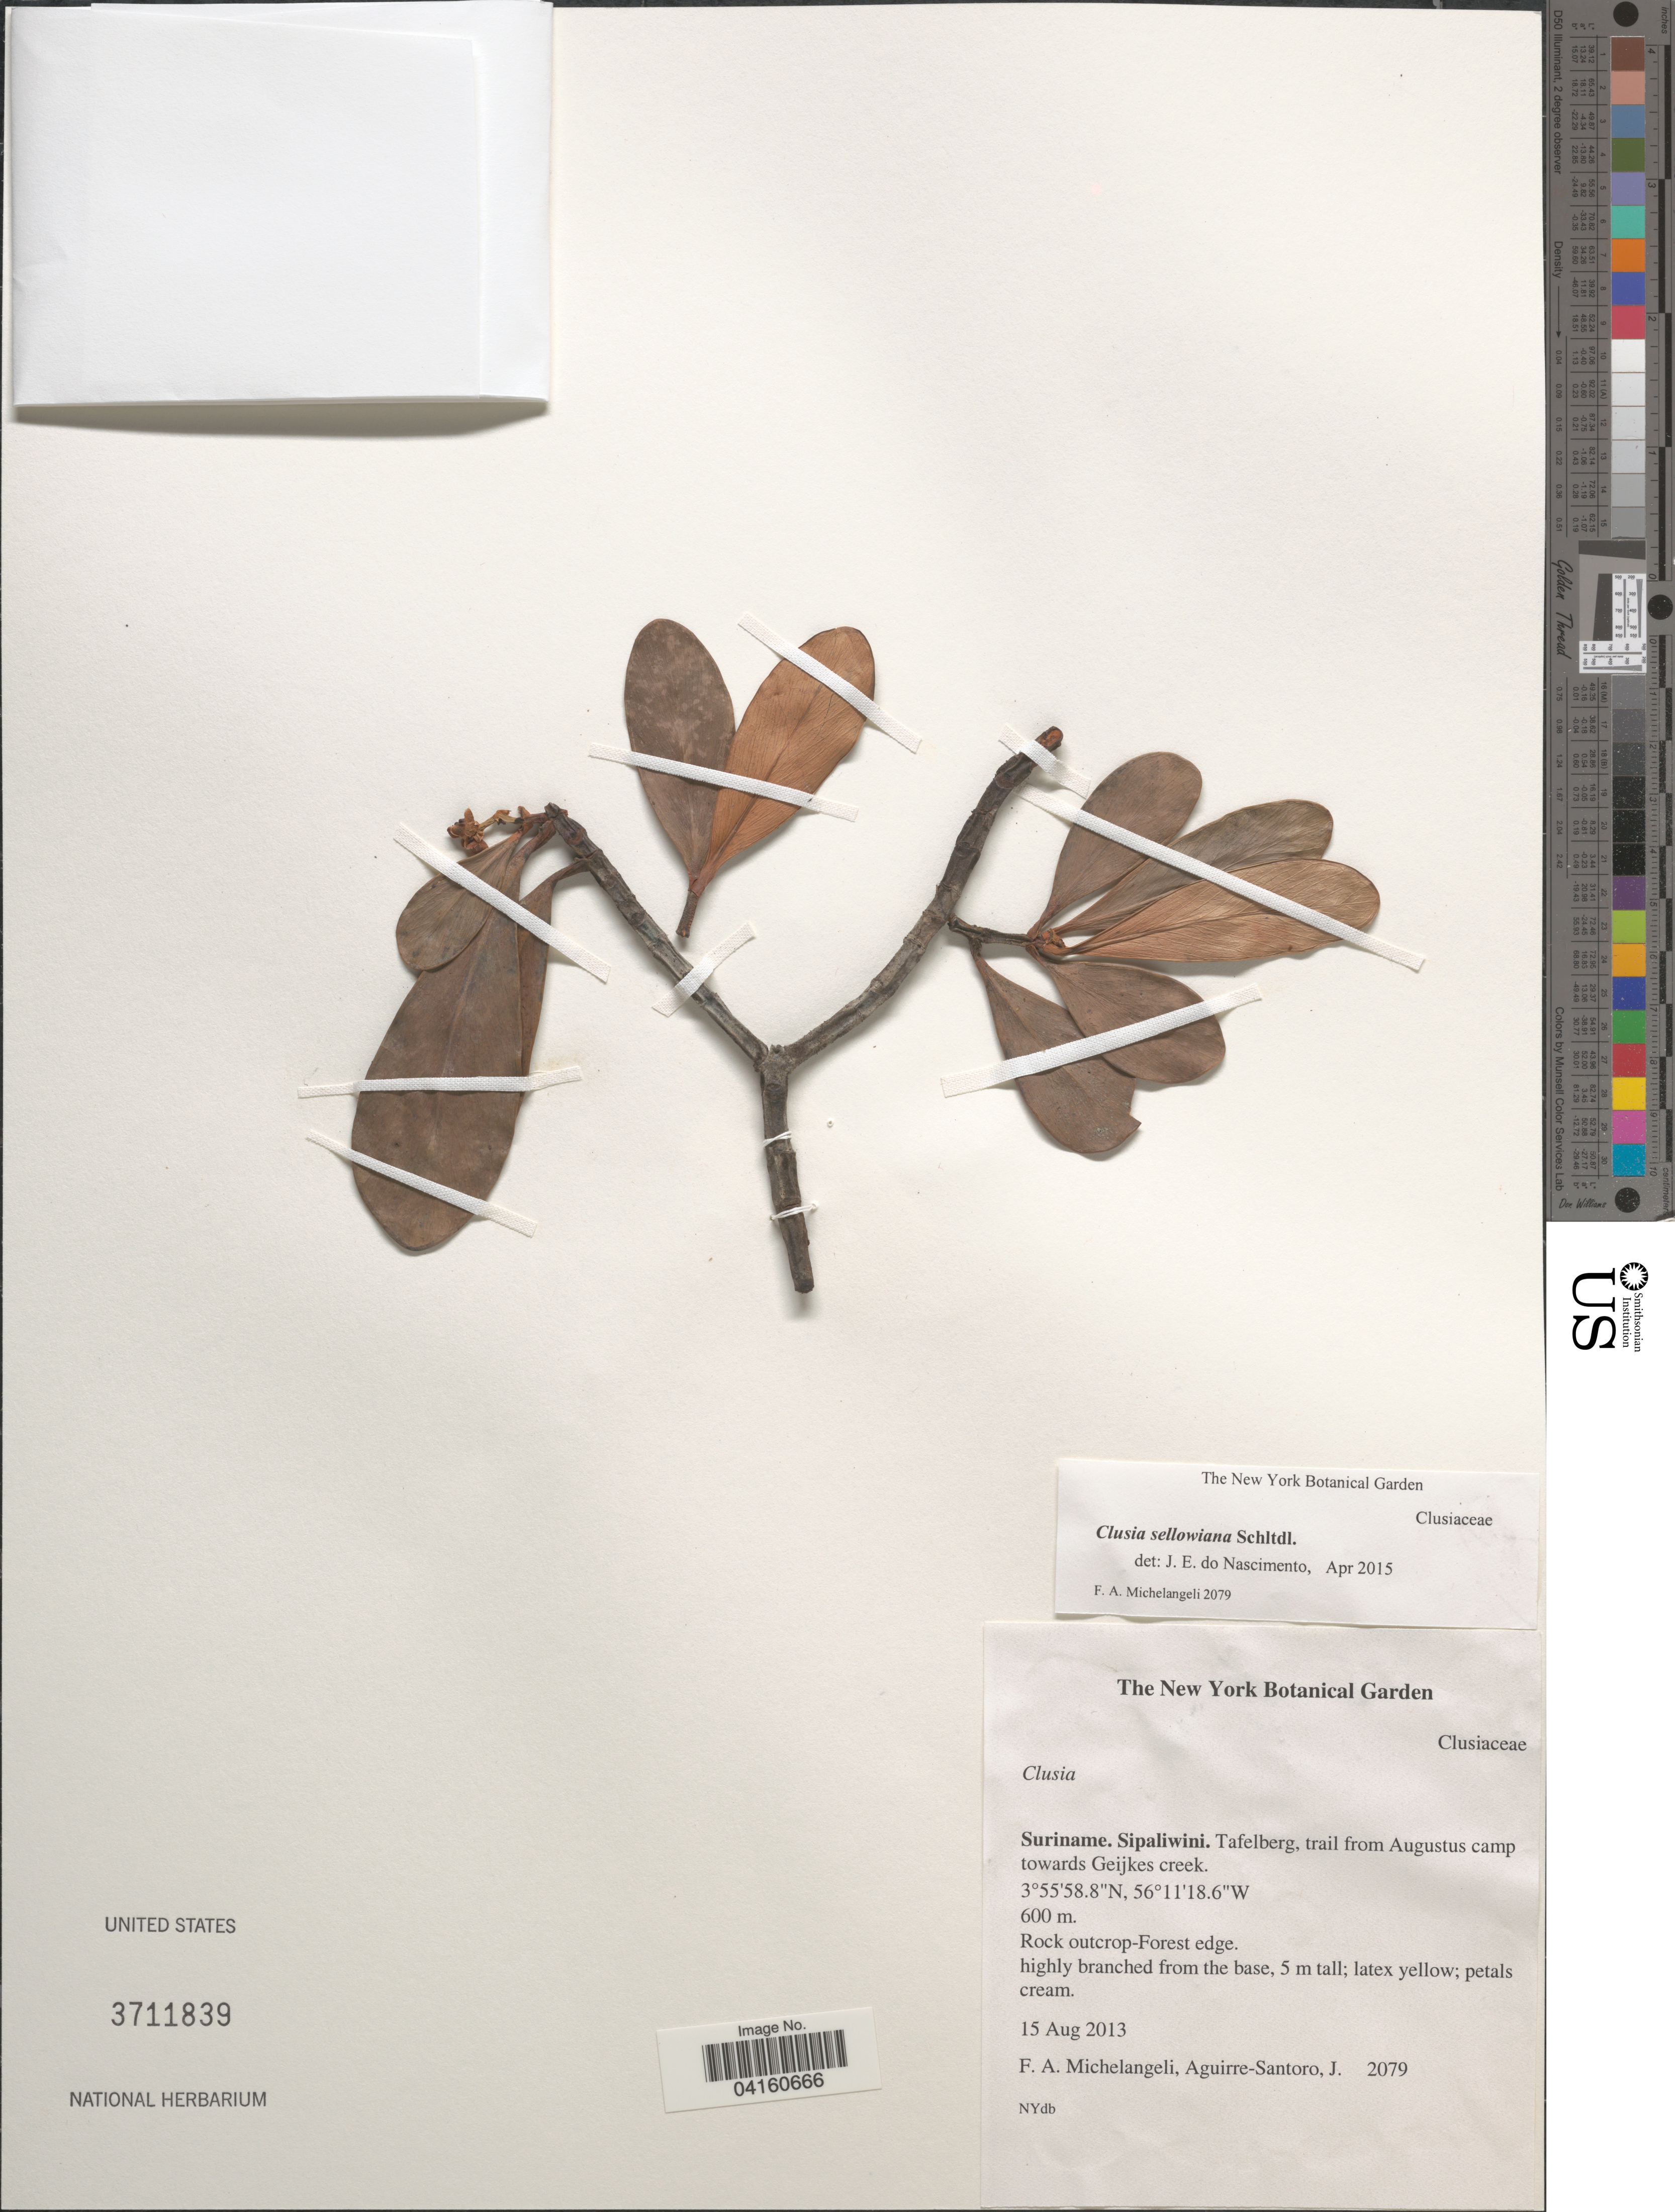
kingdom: Plantae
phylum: Tracheophyta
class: Magnoliopsida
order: Malpighiales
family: Clusiaceae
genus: Clusia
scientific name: Clusia sellowiana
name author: Schltdl.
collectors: F. A. Michelangeli & J. Aguirre-Santoro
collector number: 2079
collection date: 2013-08-15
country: Suriname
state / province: Sipaliwini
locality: Tafelberg, trail from Augustus camp towards Geijkes creek.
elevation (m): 600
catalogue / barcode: US 3711839